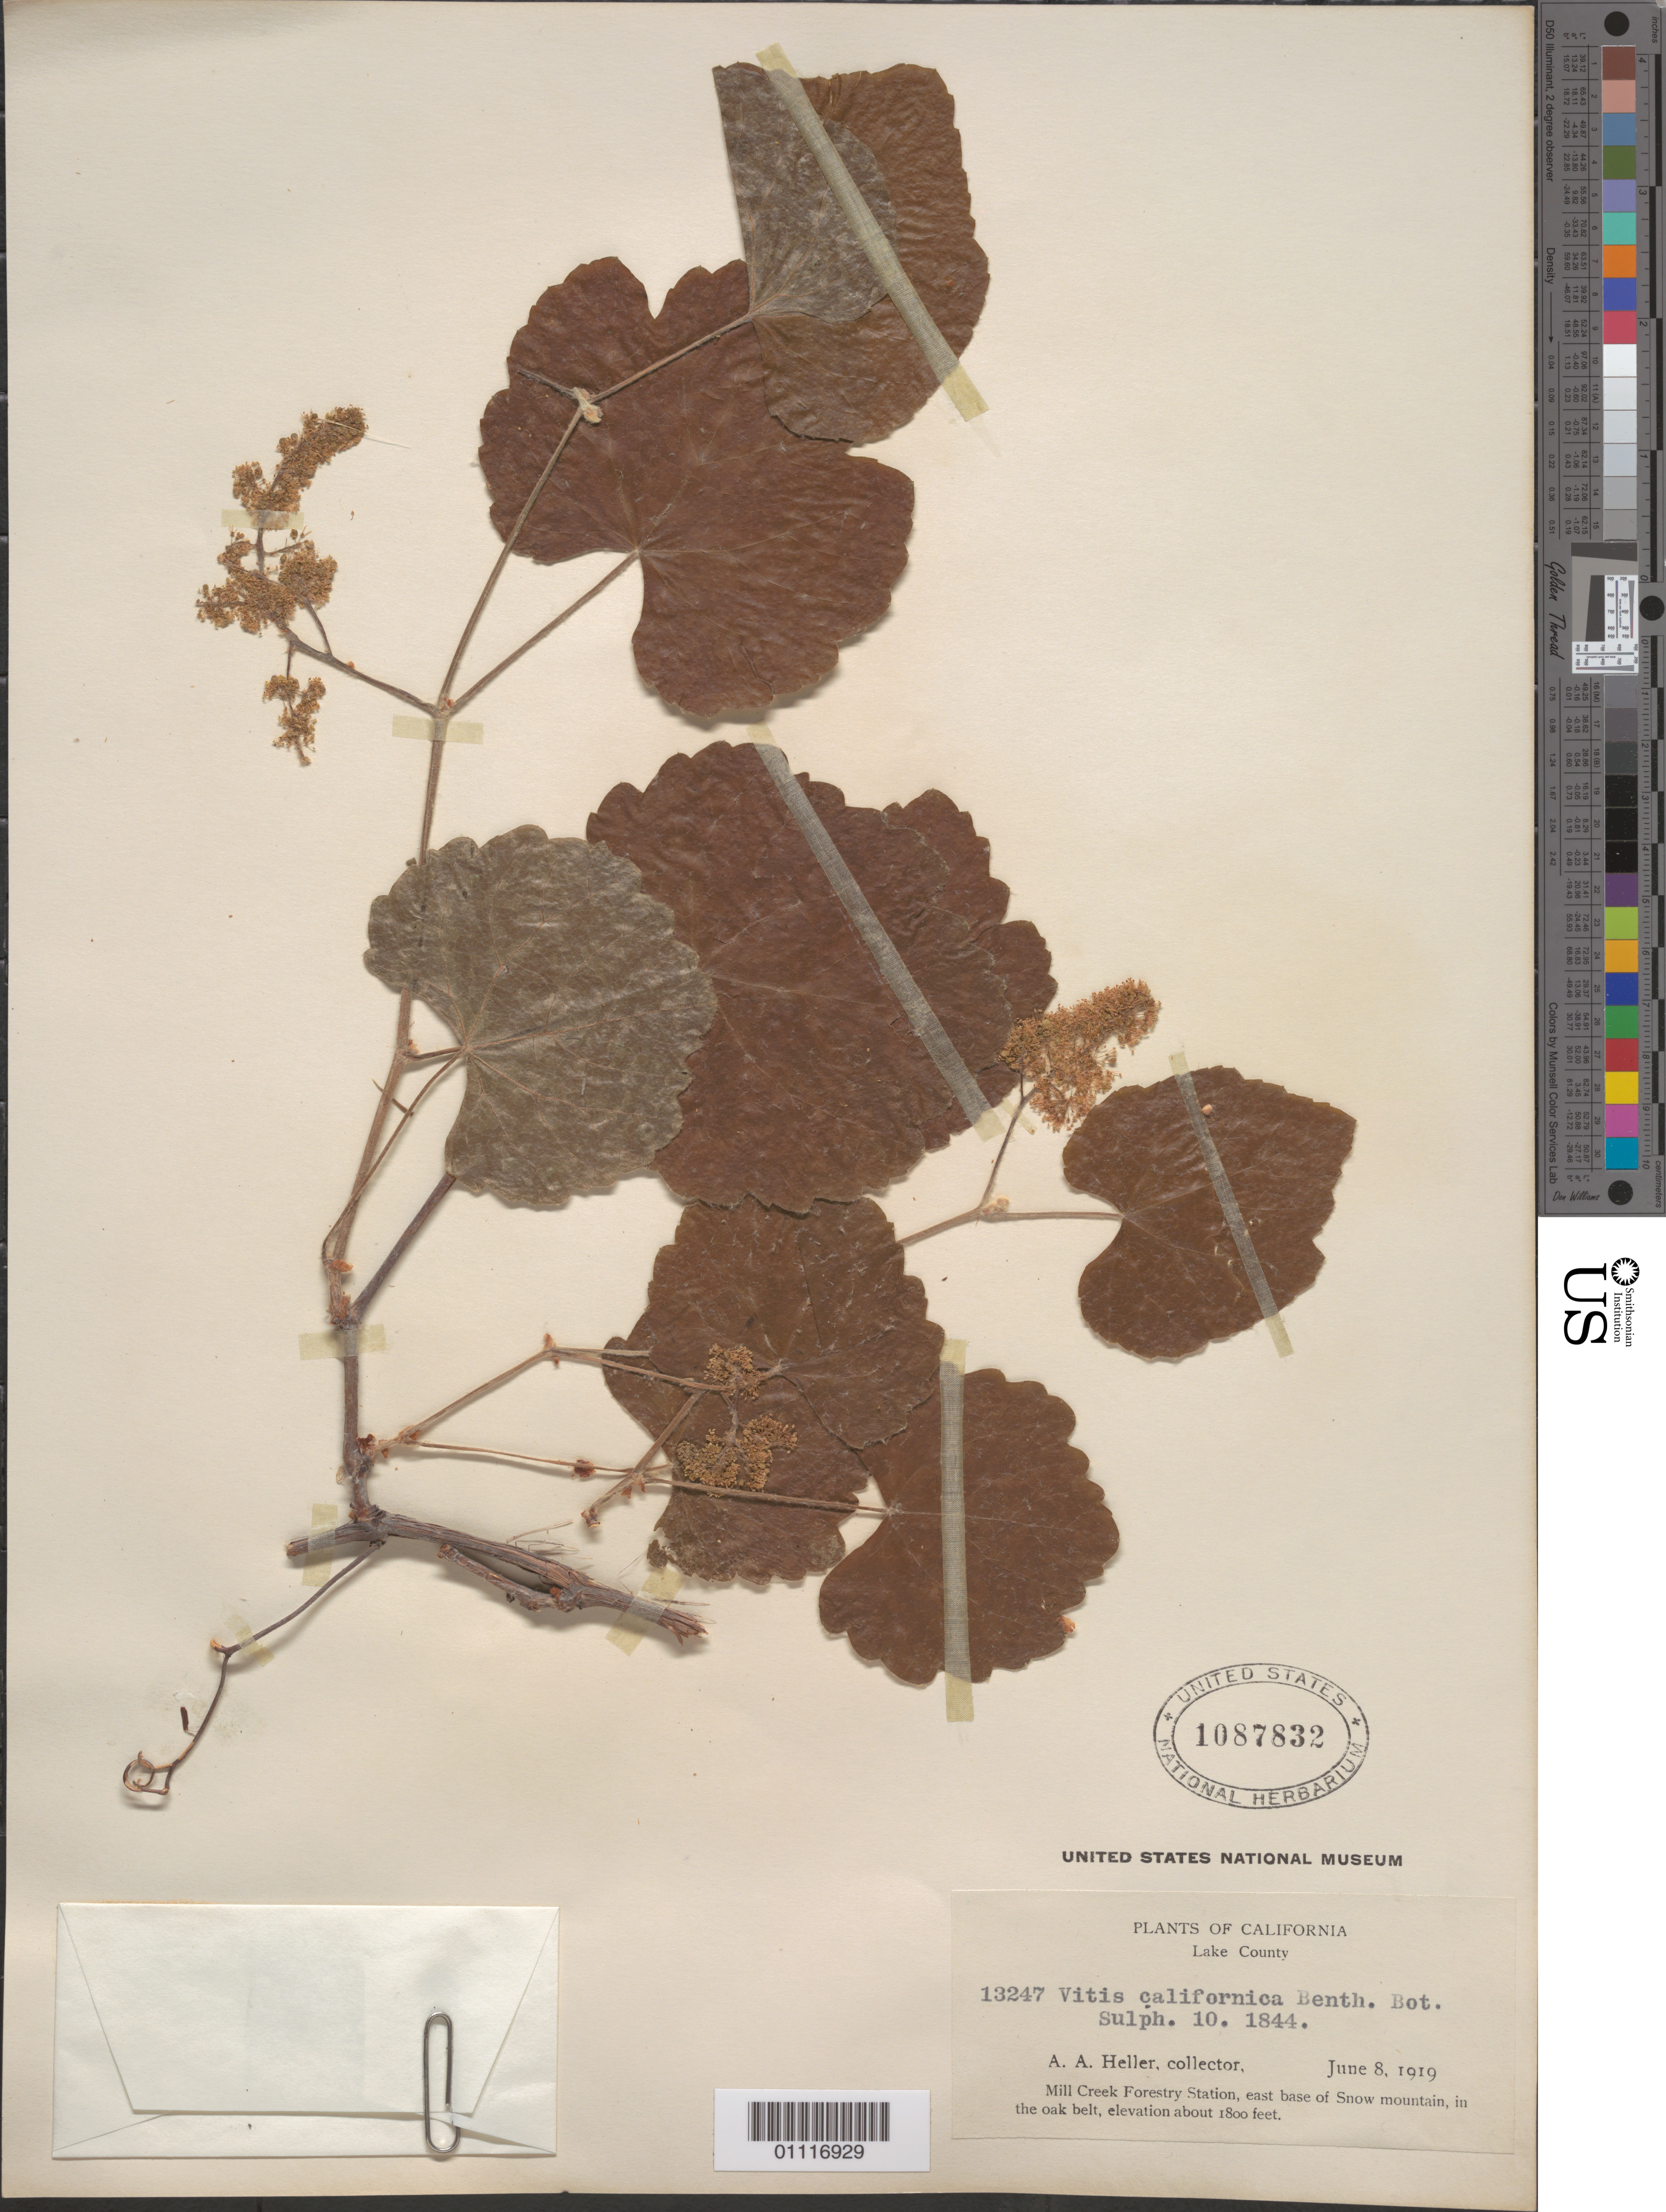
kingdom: Plantae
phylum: Tracheophyta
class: Magnoliopsida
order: Vitales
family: Vitaceae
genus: Vitis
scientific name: Vitis californica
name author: Benth.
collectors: A. A. Heller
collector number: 13247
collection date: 1919-06-08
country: United States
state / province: California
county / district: Lake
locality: Mill Creek Foresty Station, east base of Snow mountain, in the oak belt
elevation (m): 549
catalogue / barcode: US 1087832